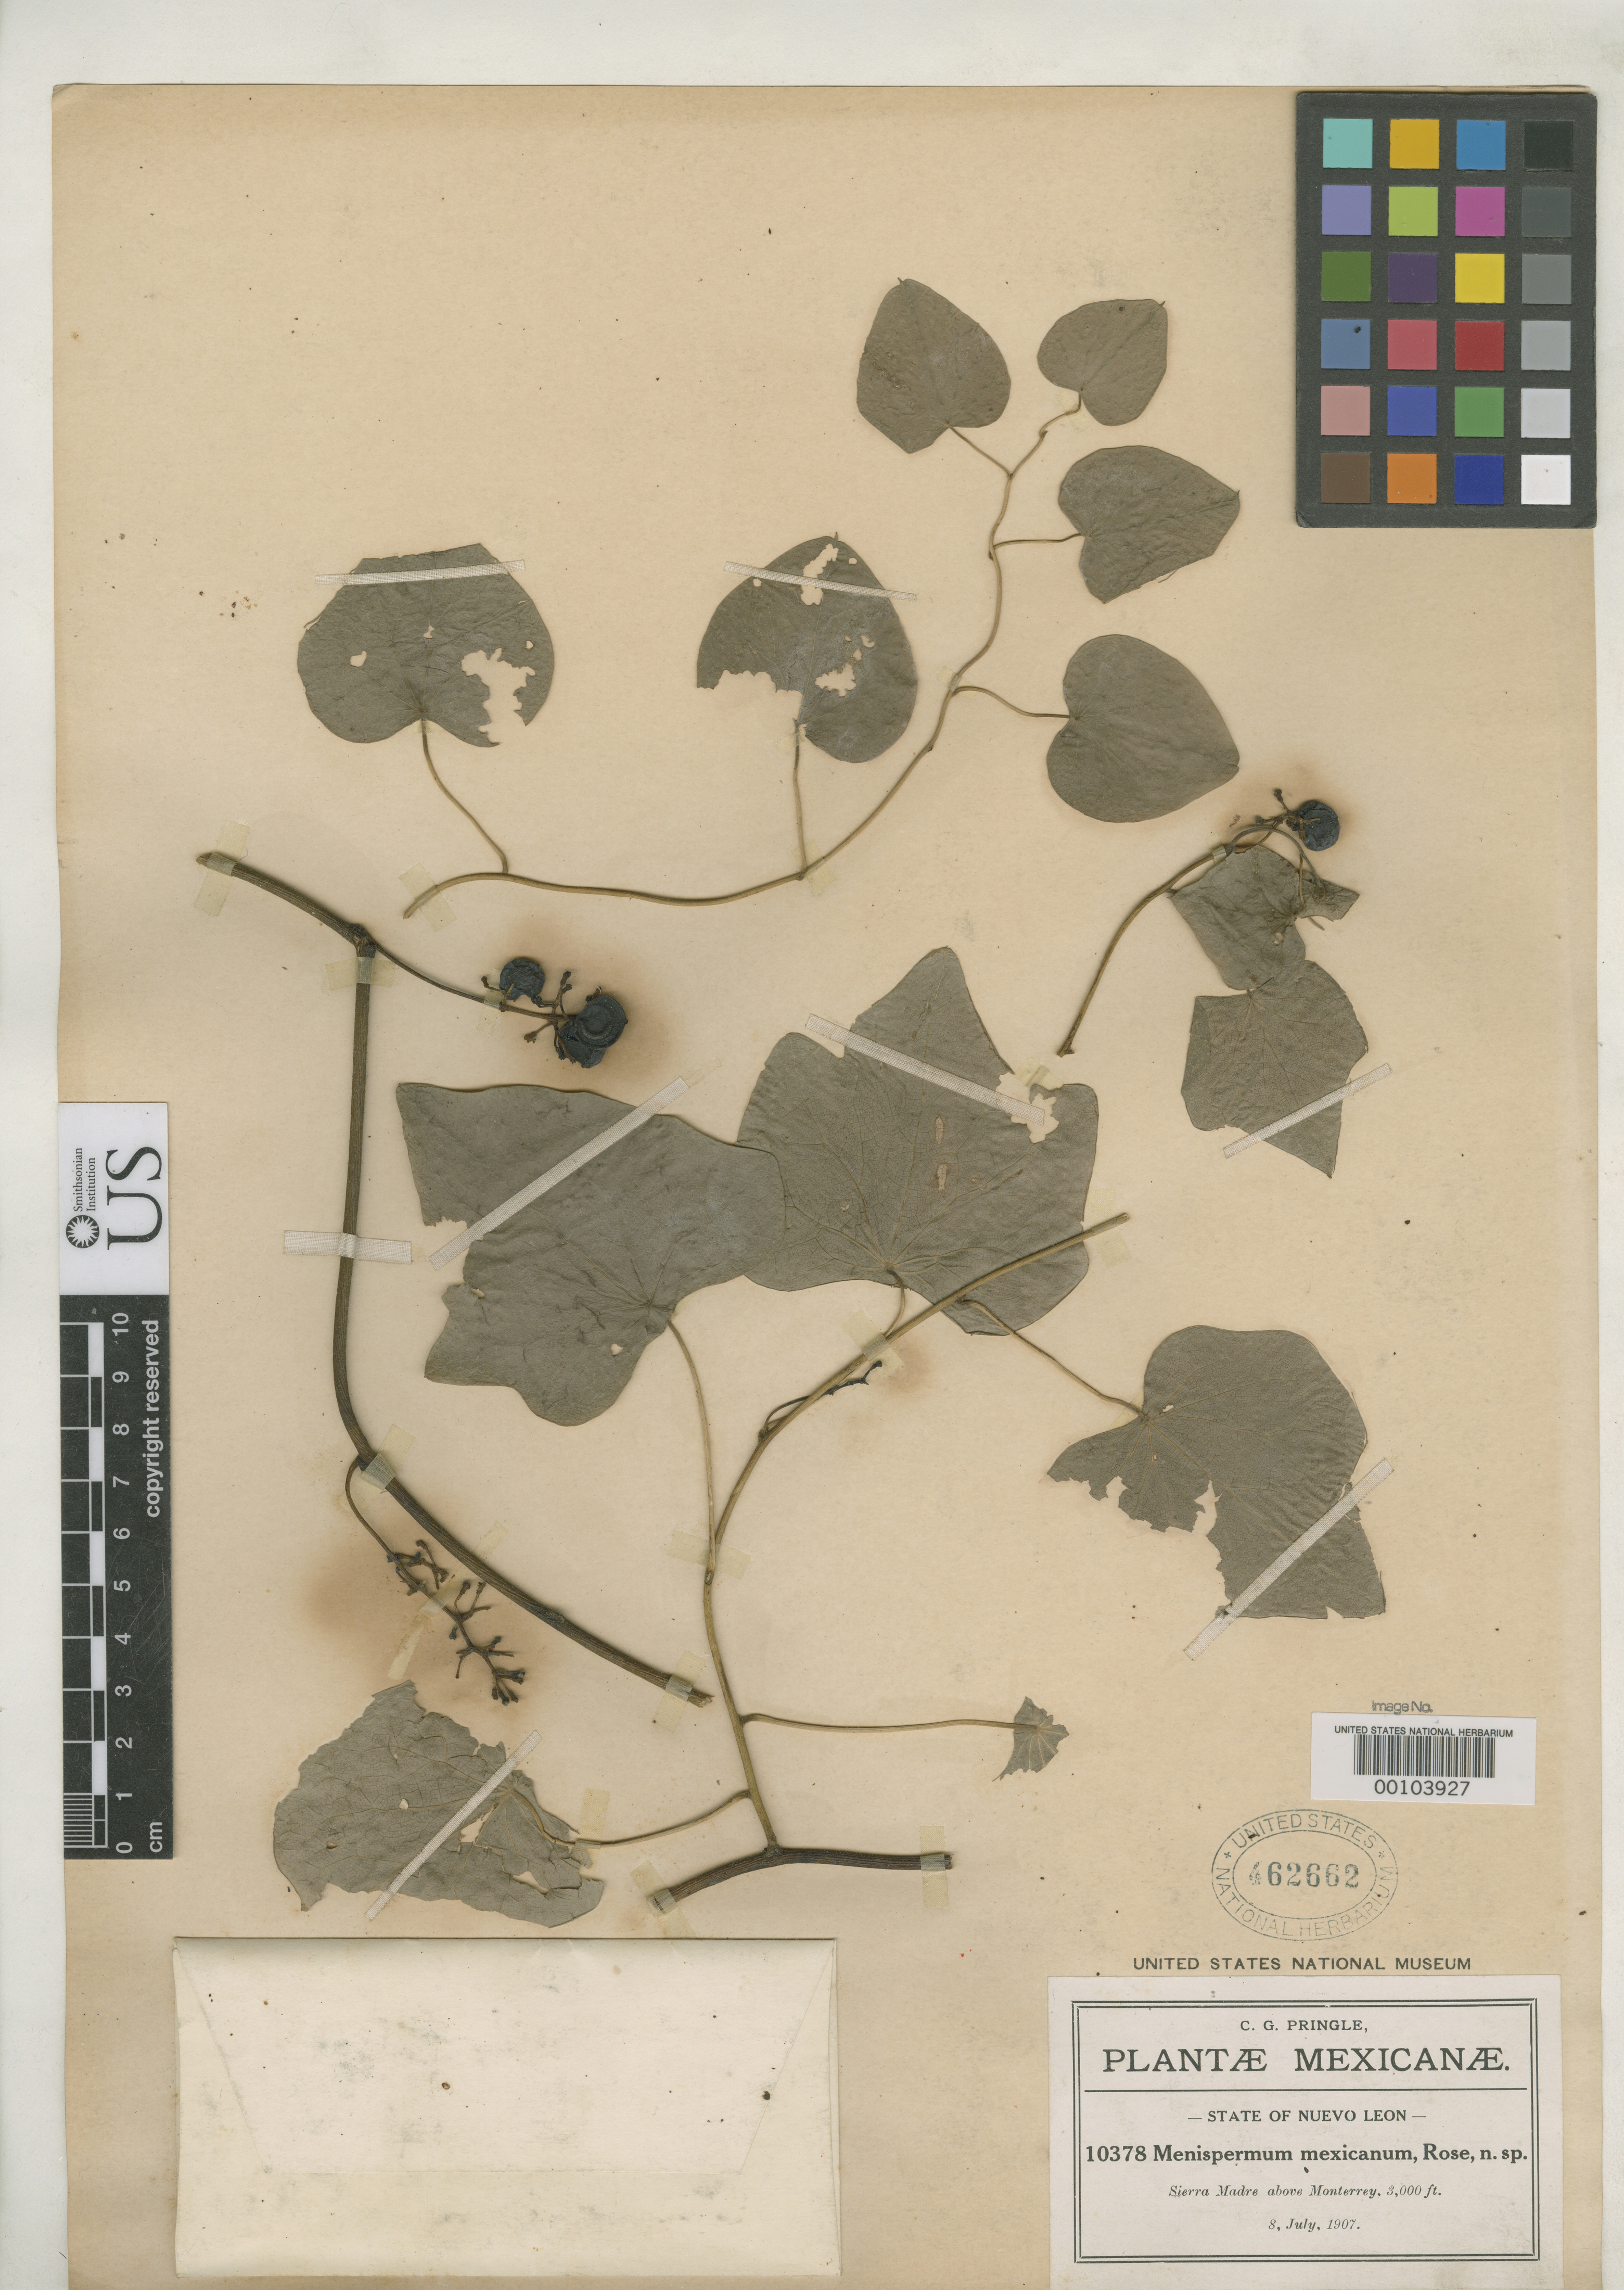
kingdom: Plantae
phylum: Tracheophyta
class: Magnoliopsida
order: Ranunculales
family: Menispermaceae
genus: Menispermum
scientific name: Menispermum mexicanum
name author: Rose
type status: Holotype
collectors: C. G. Pringle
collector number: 10378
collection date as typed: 09 Jul 1907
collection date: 1907-07-09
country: Mexico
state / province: Nuevo León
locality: Sierra Madre, near Monterrey.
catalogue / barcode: US 462662